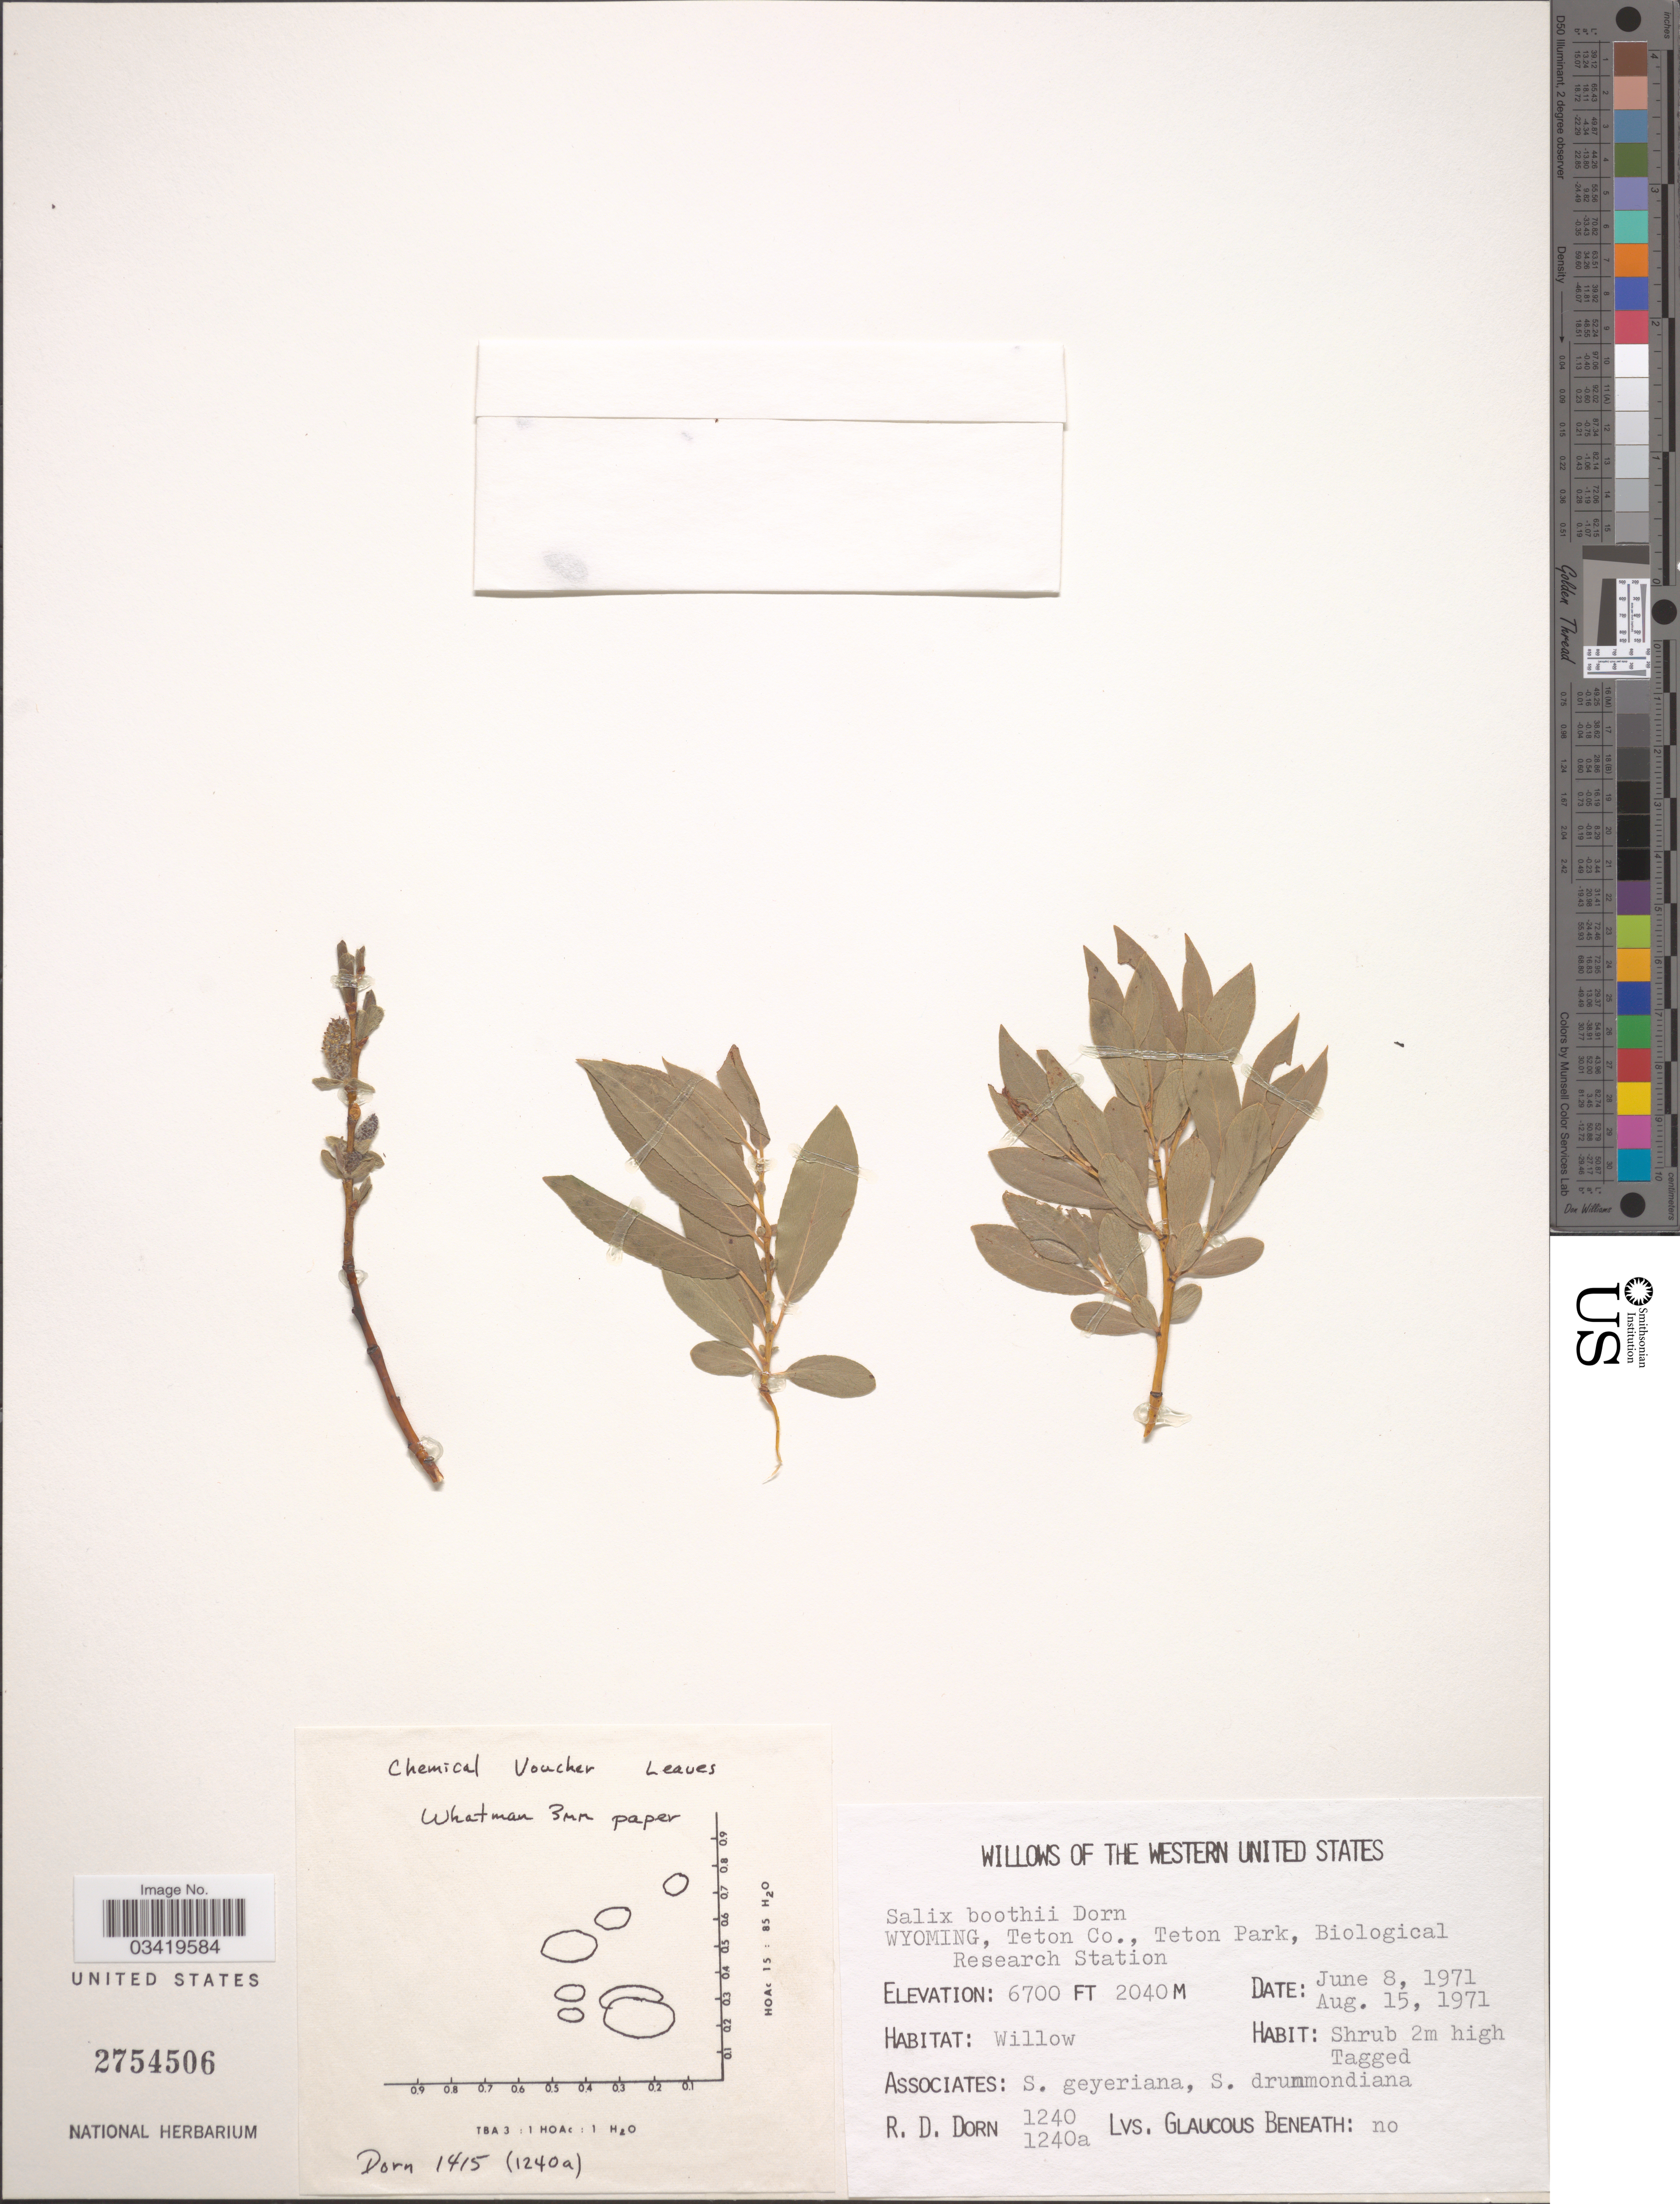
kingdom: Plantae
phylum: Tracheophyta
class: Magnoliopsida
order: Malpighiales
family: Salicaceae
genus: Salix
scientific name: Salix boothii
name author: Dorn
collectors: R. D. Dorn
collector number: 1240/1240a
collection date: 1971-06-08/1971-08-15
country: United States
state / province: Wyoming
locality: Western United States. Teton Co., Teton Park, Biological Research Station.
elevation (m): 2042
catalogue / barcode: US 2754506